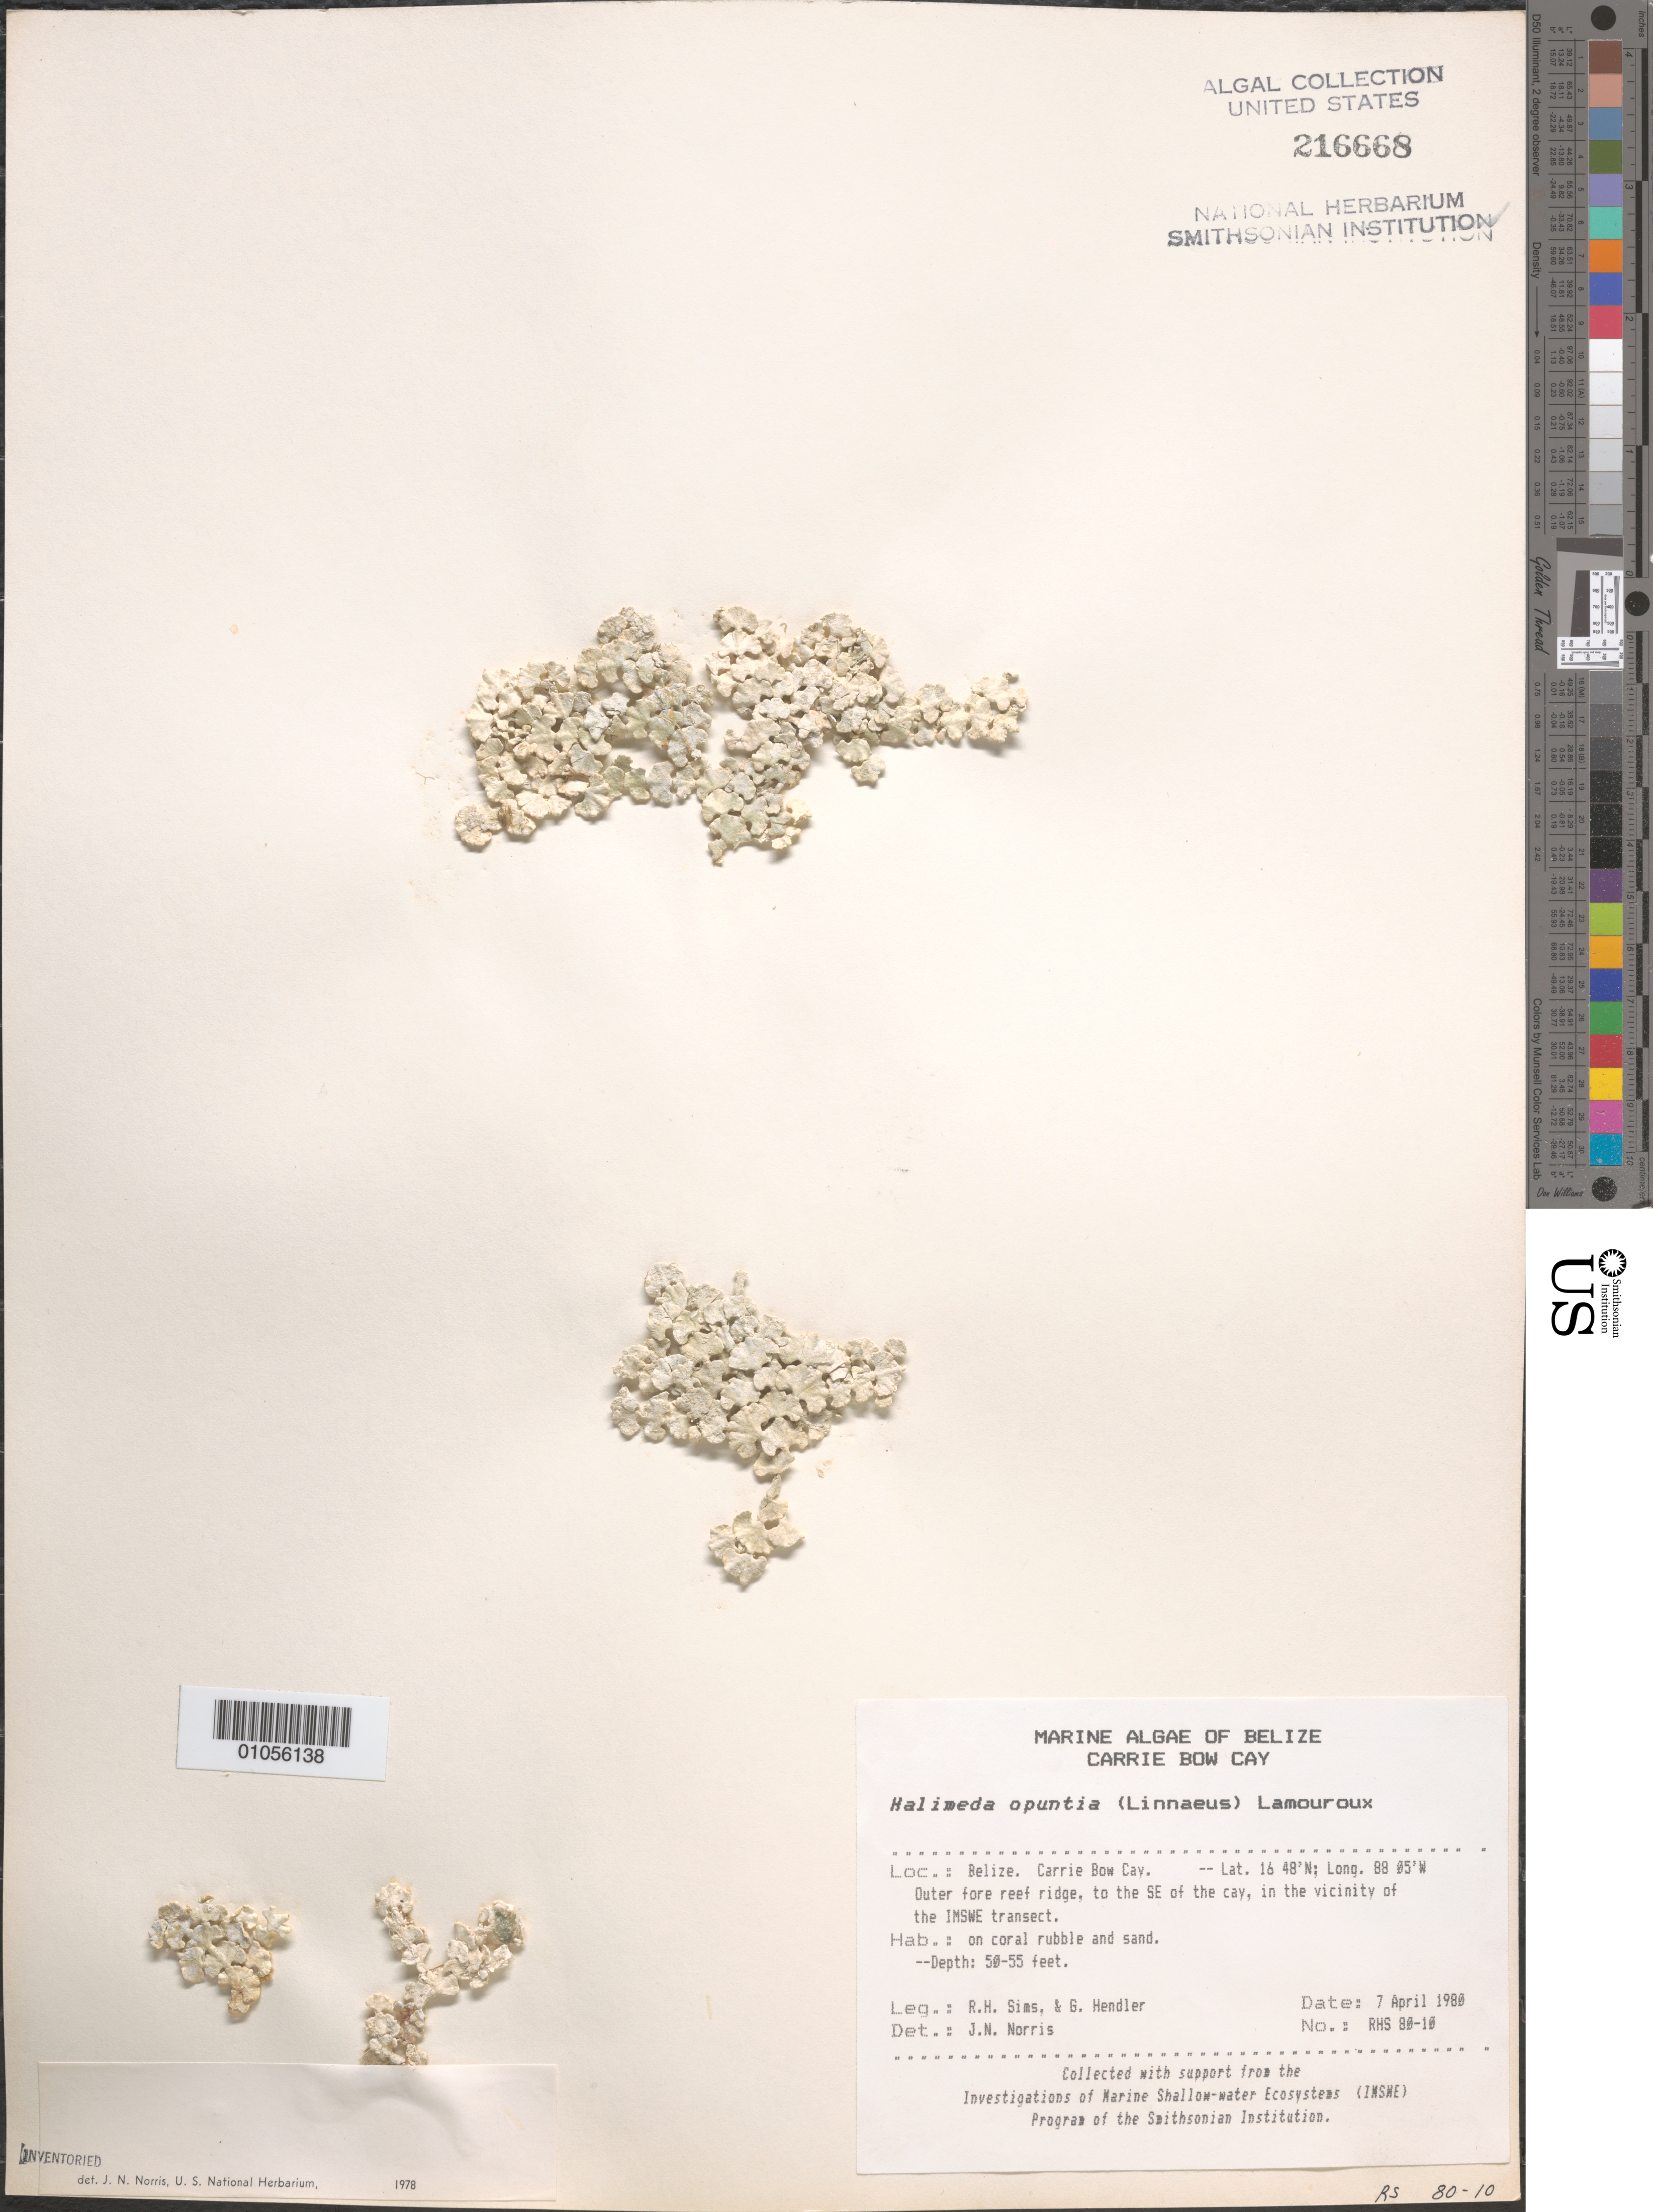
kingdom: Plantae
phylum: Chlorophyta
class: Ulvophyceae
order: Bryopsidales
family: Halimedaceae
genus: Halimeda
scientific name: Halimeda opuntia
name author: (L.) J.V.Lamouroux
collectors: R. H. Sims & G. Hendler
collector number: RHS 80-10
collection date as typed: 07 Apr 1980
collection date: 1980-04-07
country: Belize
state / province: Stann Creek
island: Carrie Bow Cay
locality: Outer fore reef ridge to southeast of Carrie Bow Cay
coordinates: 16 48'N, 88 05'W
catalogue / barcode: US 216668